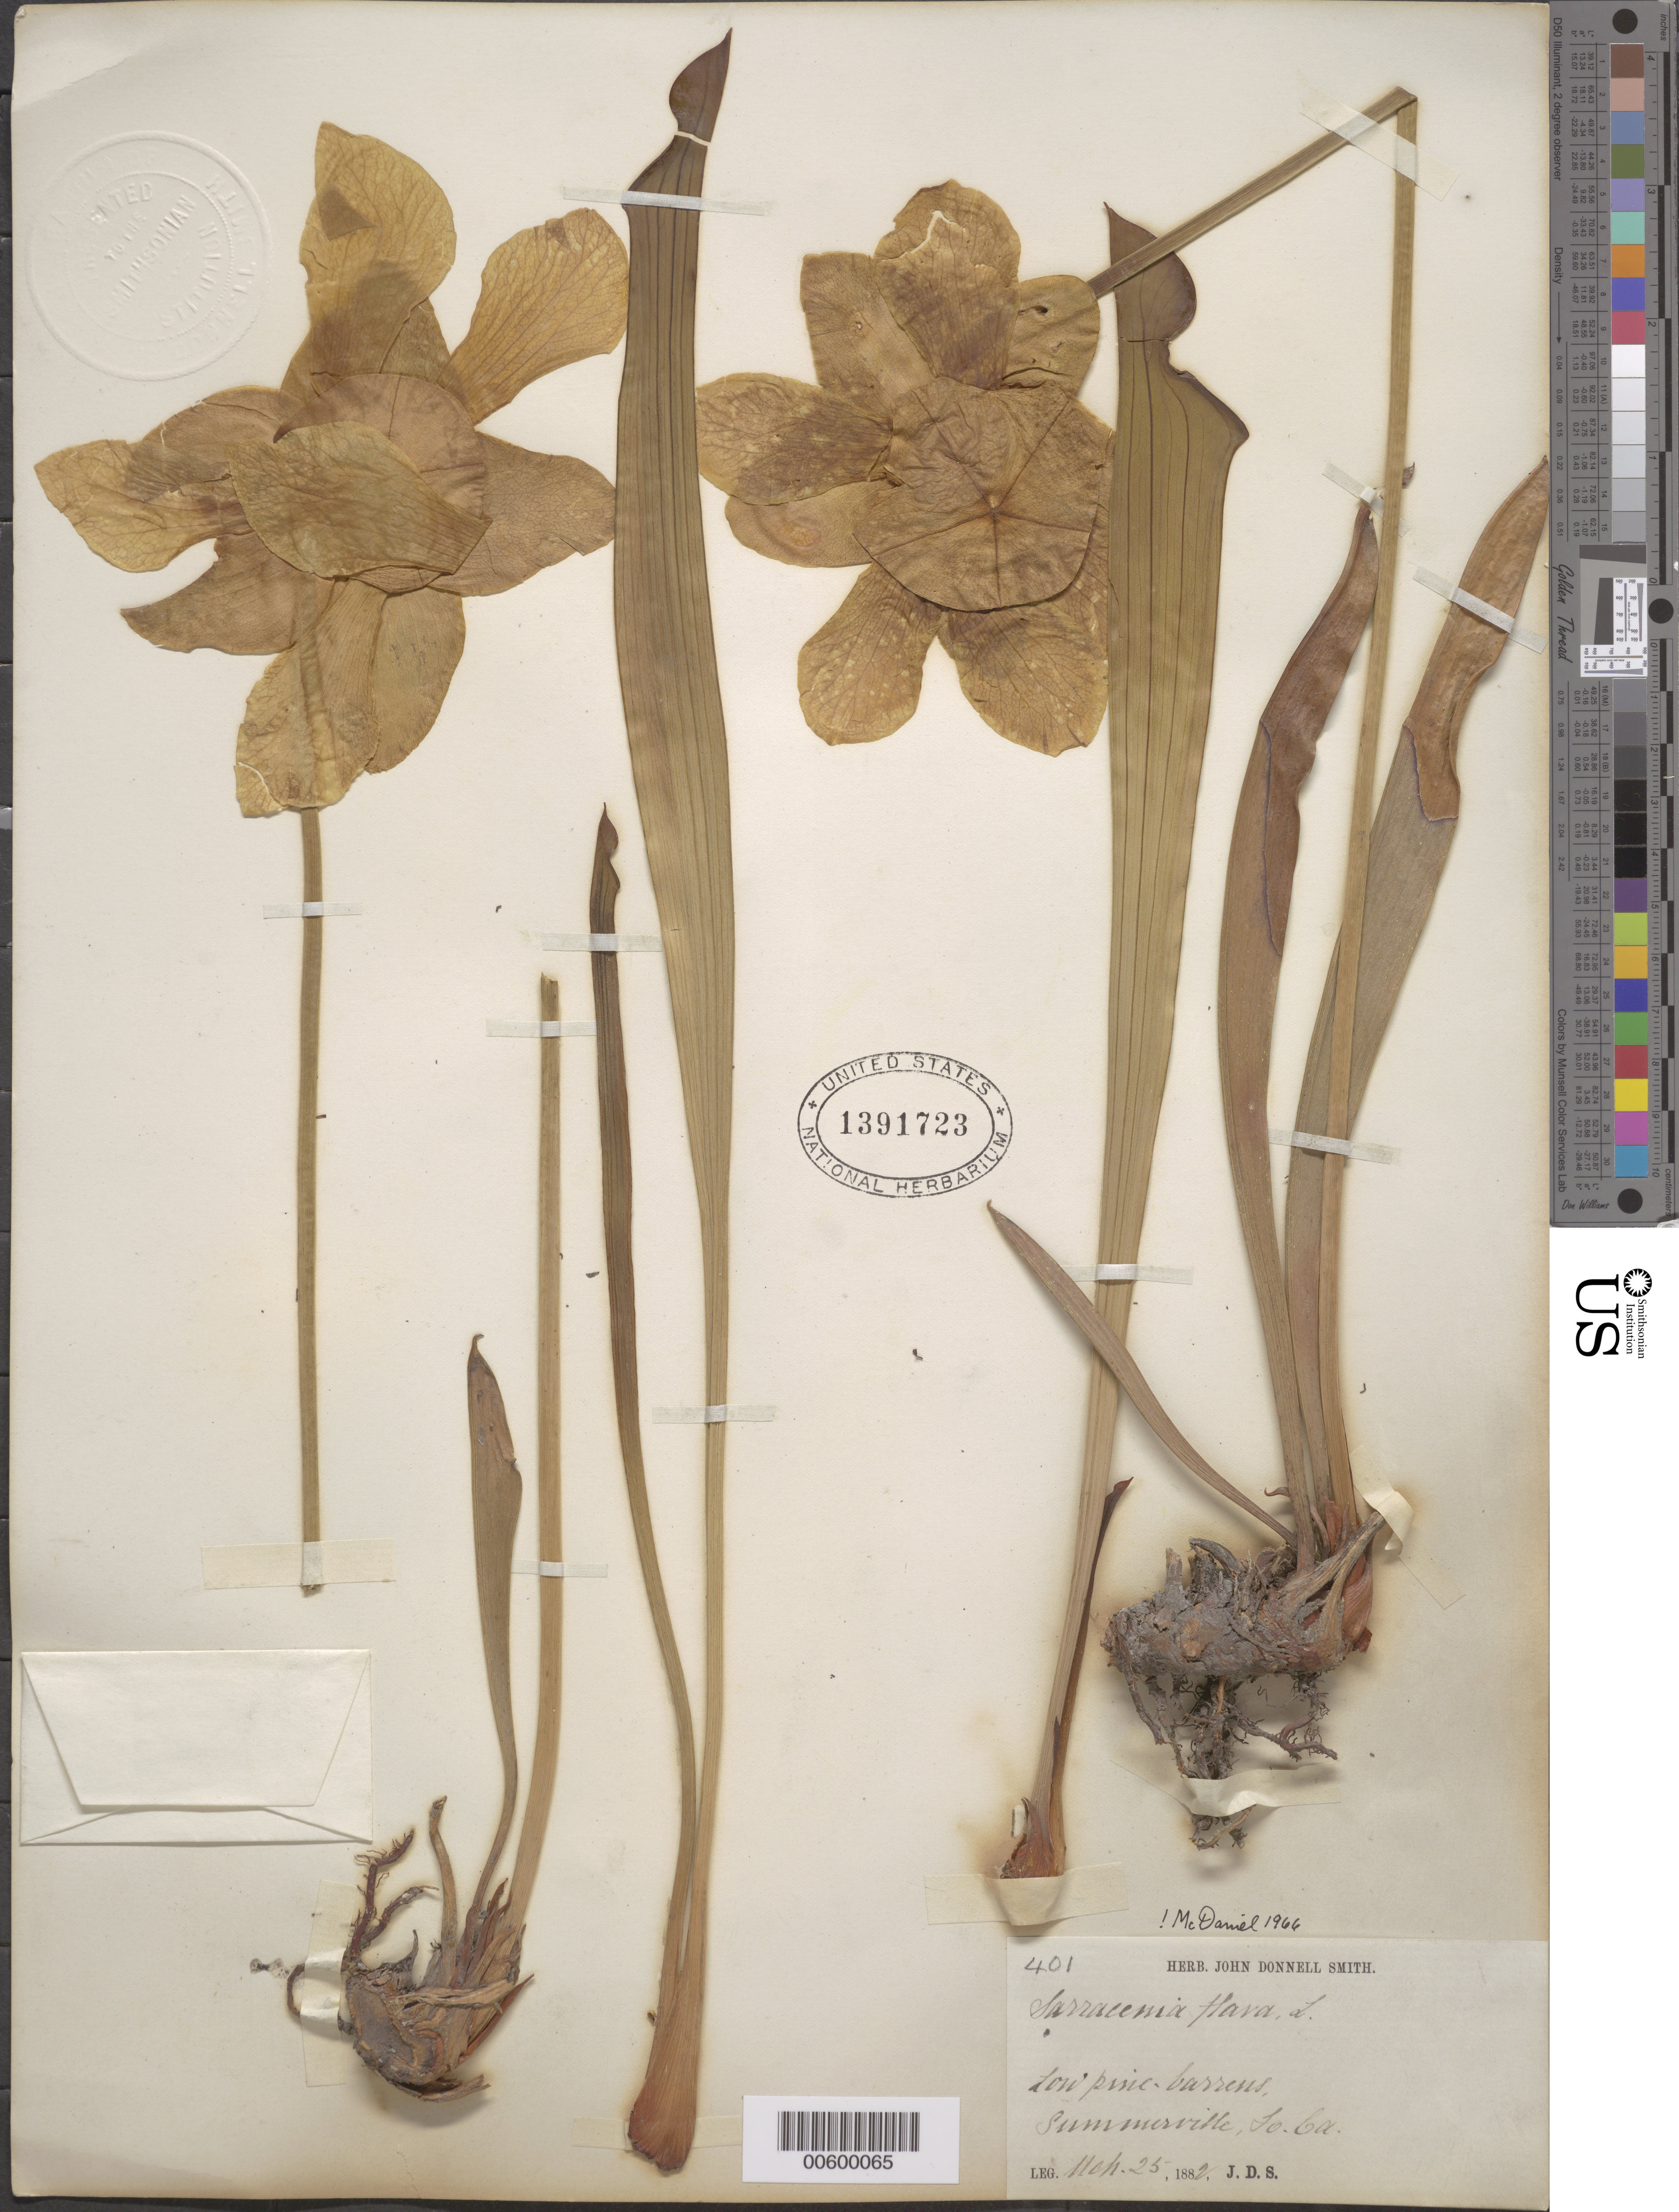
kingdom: Plantae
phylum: Tracheophyta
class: Magnoliopsida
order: Ericales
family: Sarraceniaceae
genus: Sarracenia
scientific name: Sarracenia flava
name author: L.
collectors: J. Donnell Smith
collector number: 401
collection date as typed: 25 Mar 1882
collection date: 1882-03-25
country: United States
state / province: South Carolina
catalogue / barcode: US 1391723